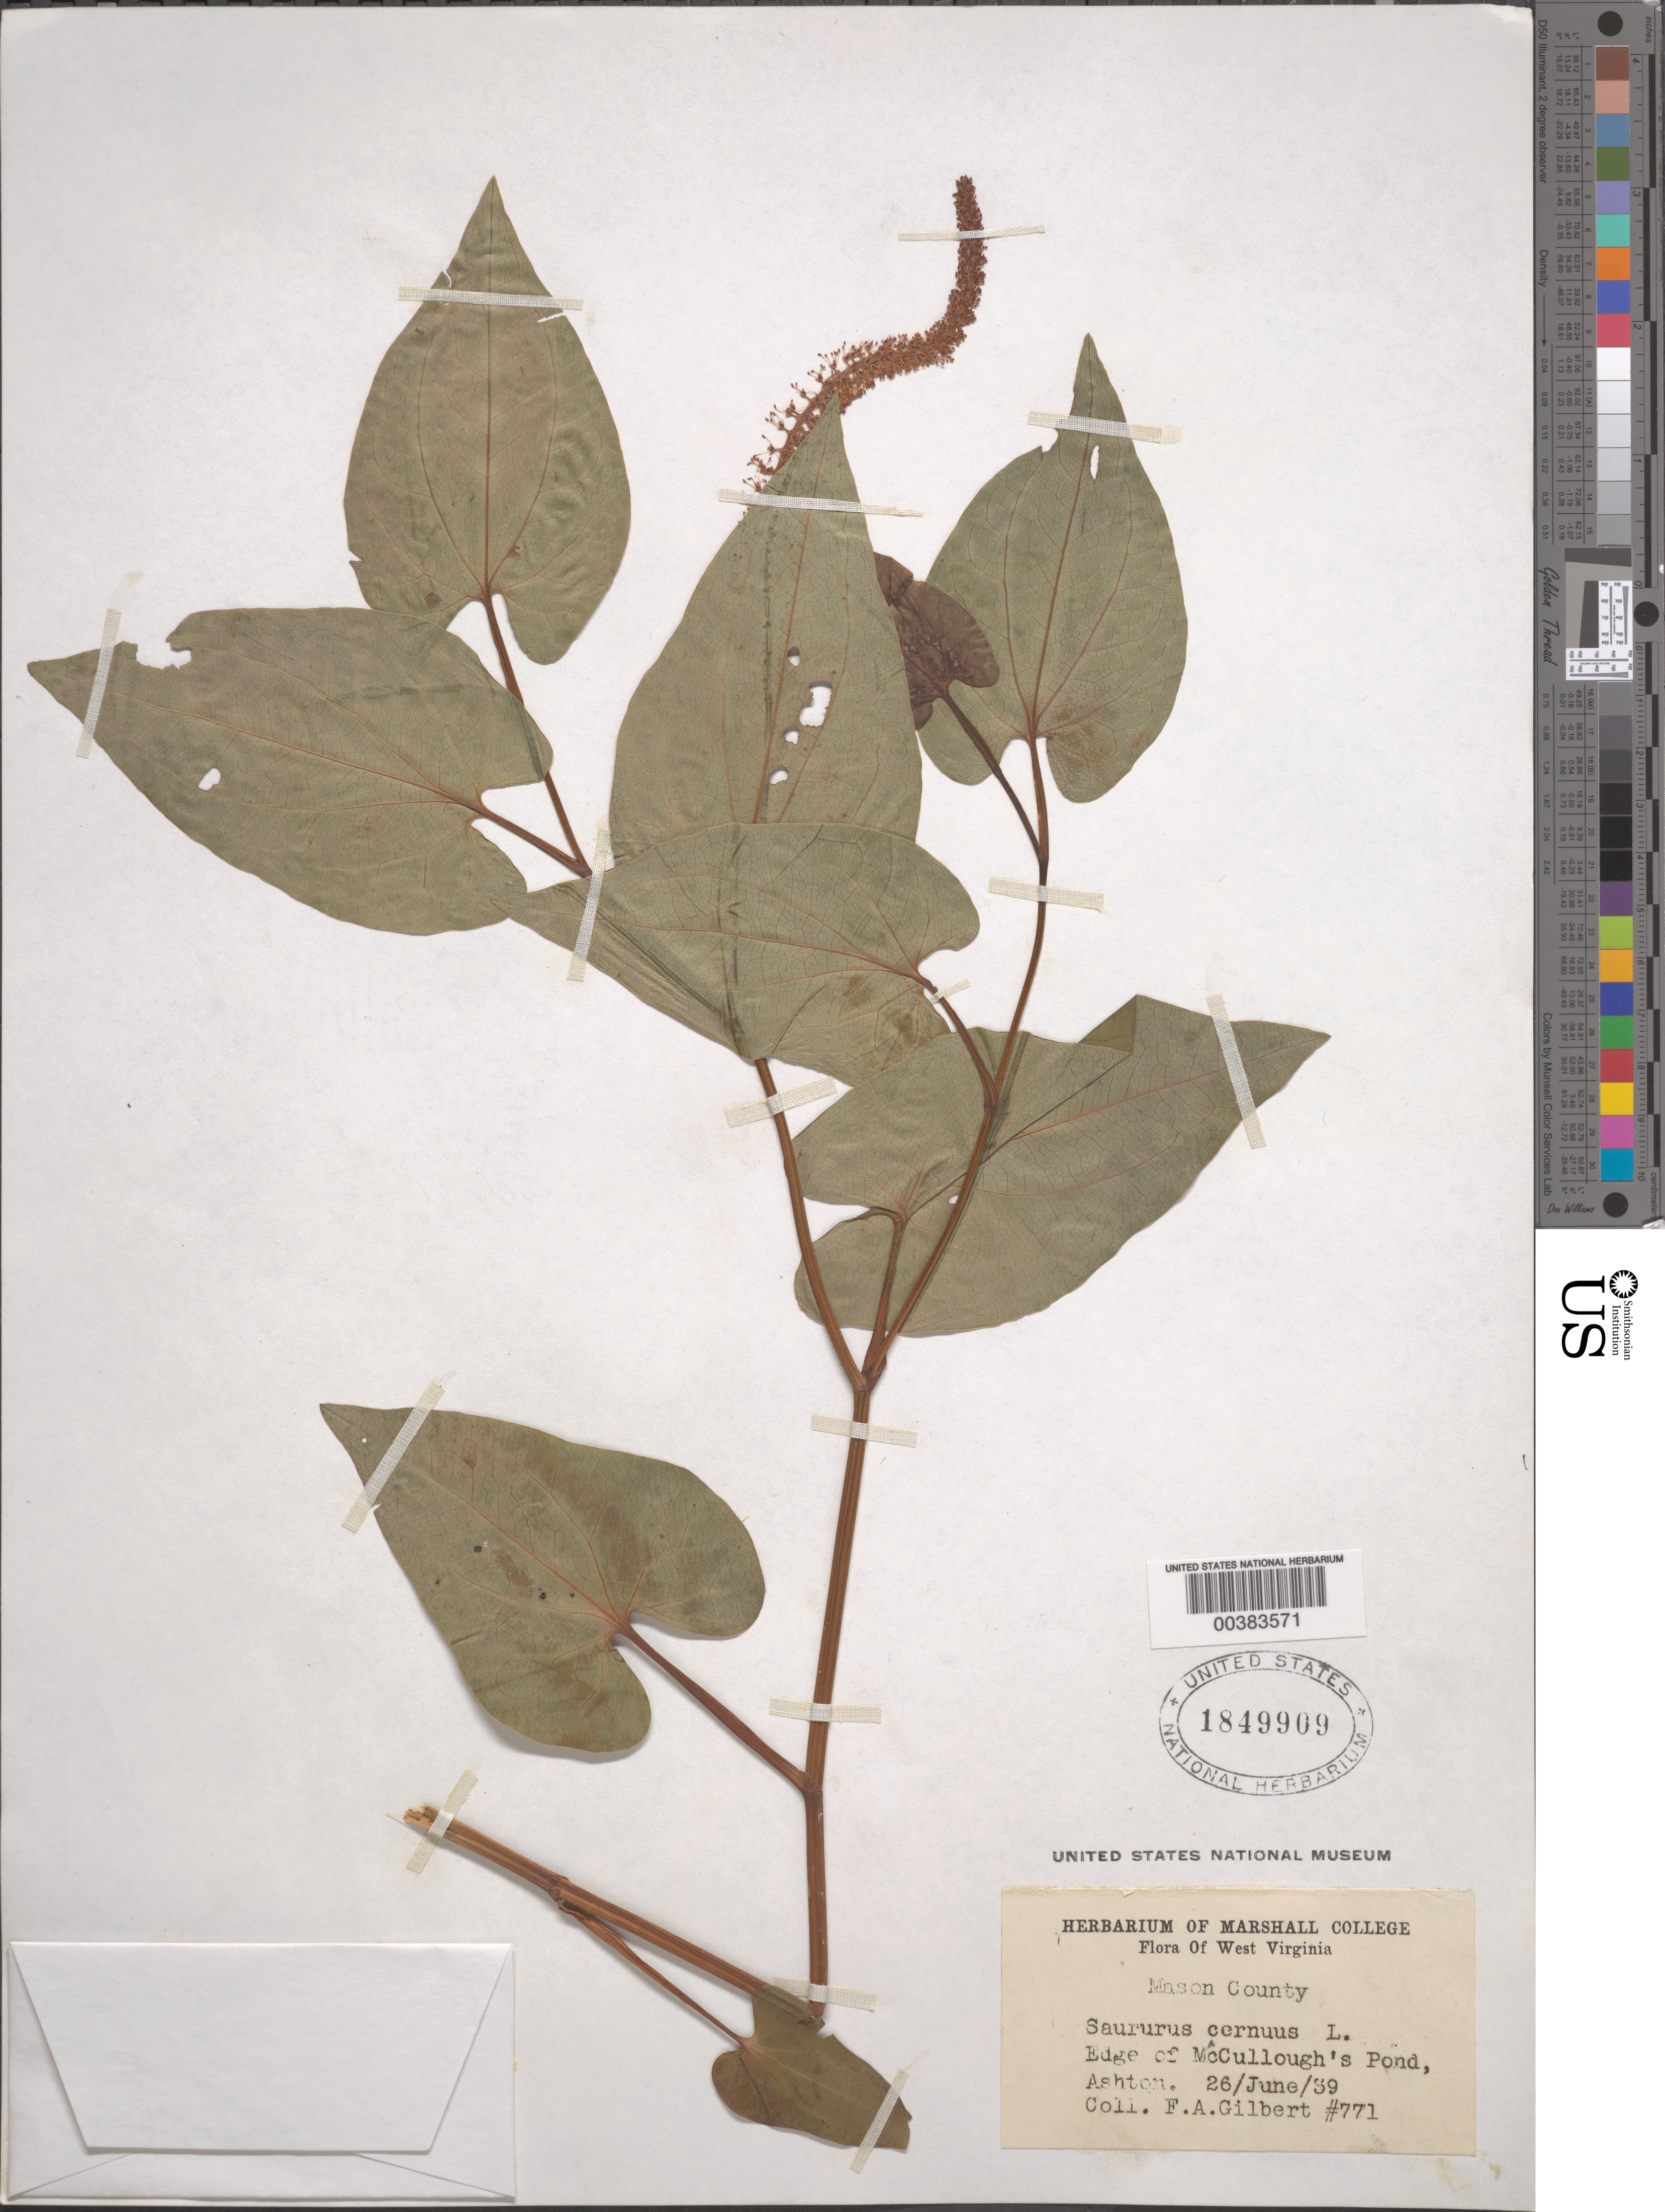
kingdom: Plantae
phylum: Tracheophyta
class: Magnoliopsida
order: Piperales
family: Saururaceae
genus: Saururus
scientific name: Saururus cernuus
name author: L.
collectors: F. A. Gilbert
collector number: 771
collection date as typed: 26 Jun 1939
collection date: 1939-06-26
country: United States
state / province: West Virginia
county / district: Mason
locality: Mccullough's pond, ashton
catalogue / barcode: US 1849909